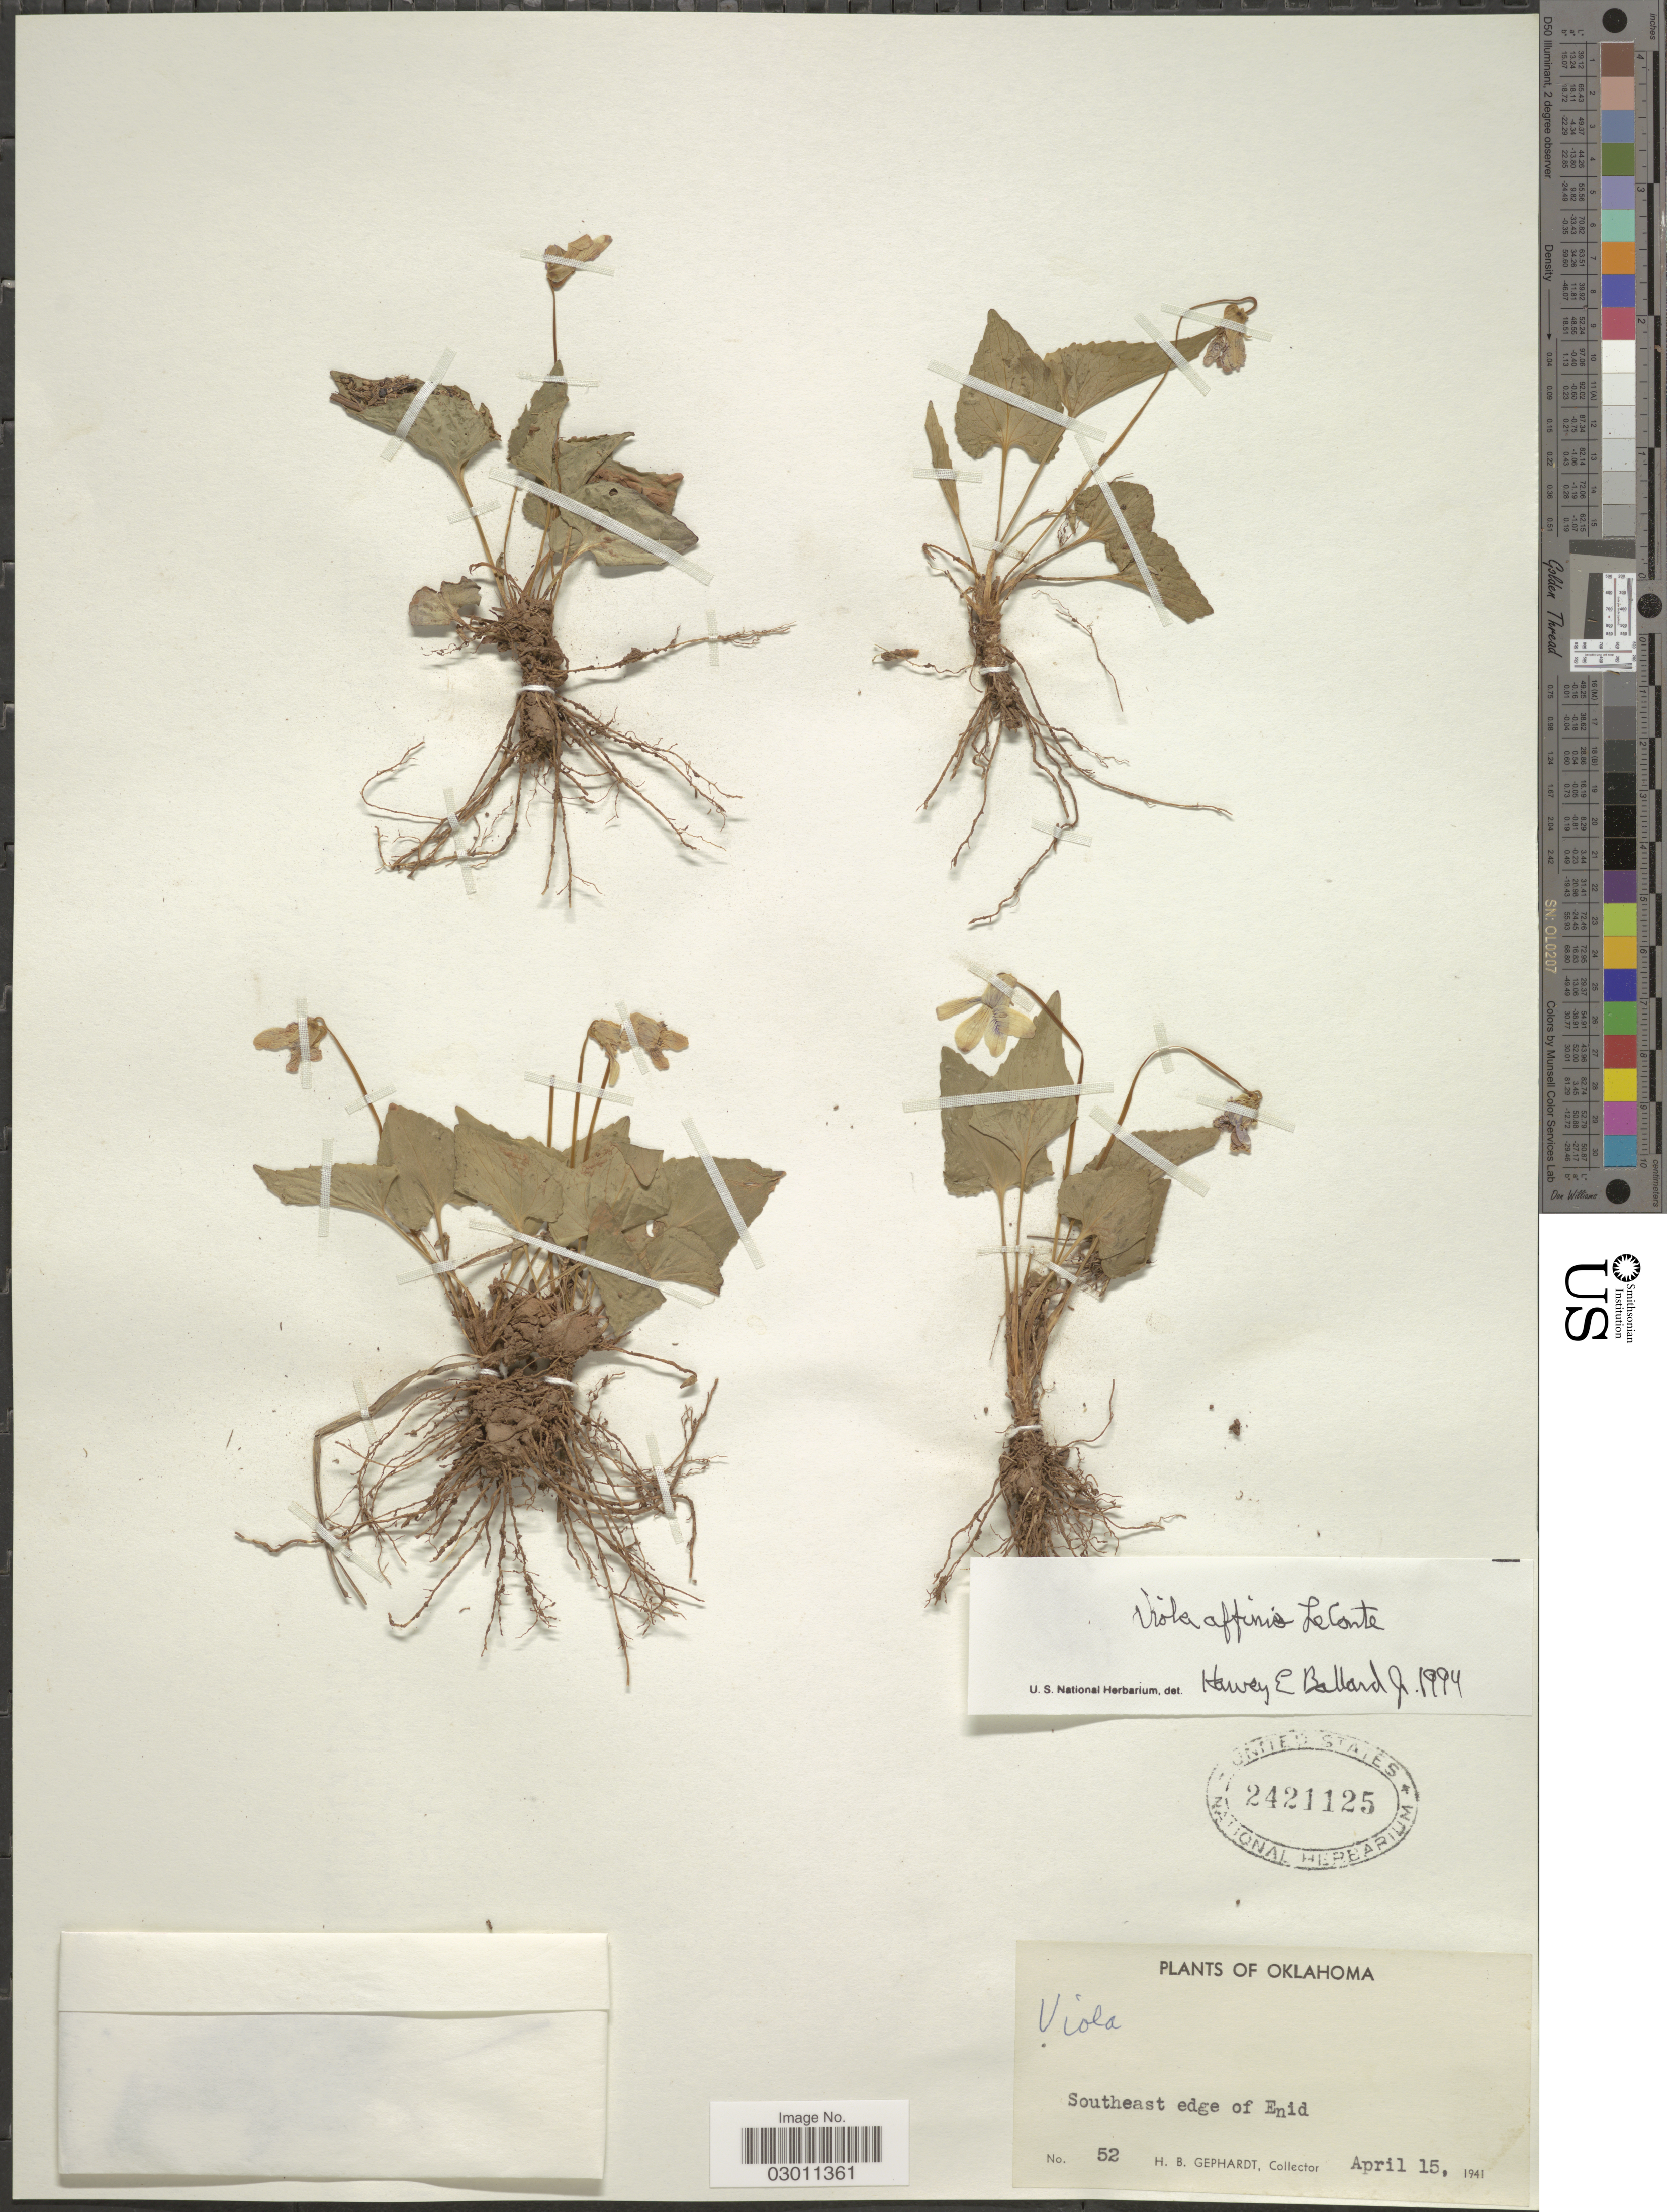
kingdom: Plantae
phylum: Tracheophyta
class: Magnoliopsida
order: Malpighiales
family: Violaceae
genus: Viola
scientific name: Viola affinis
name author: LeConte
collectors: H. Gephart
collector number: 52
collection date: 1941-04-15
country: United States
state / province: Oklahoma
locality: Southeast edge of Enid.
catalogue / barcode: US 2421125